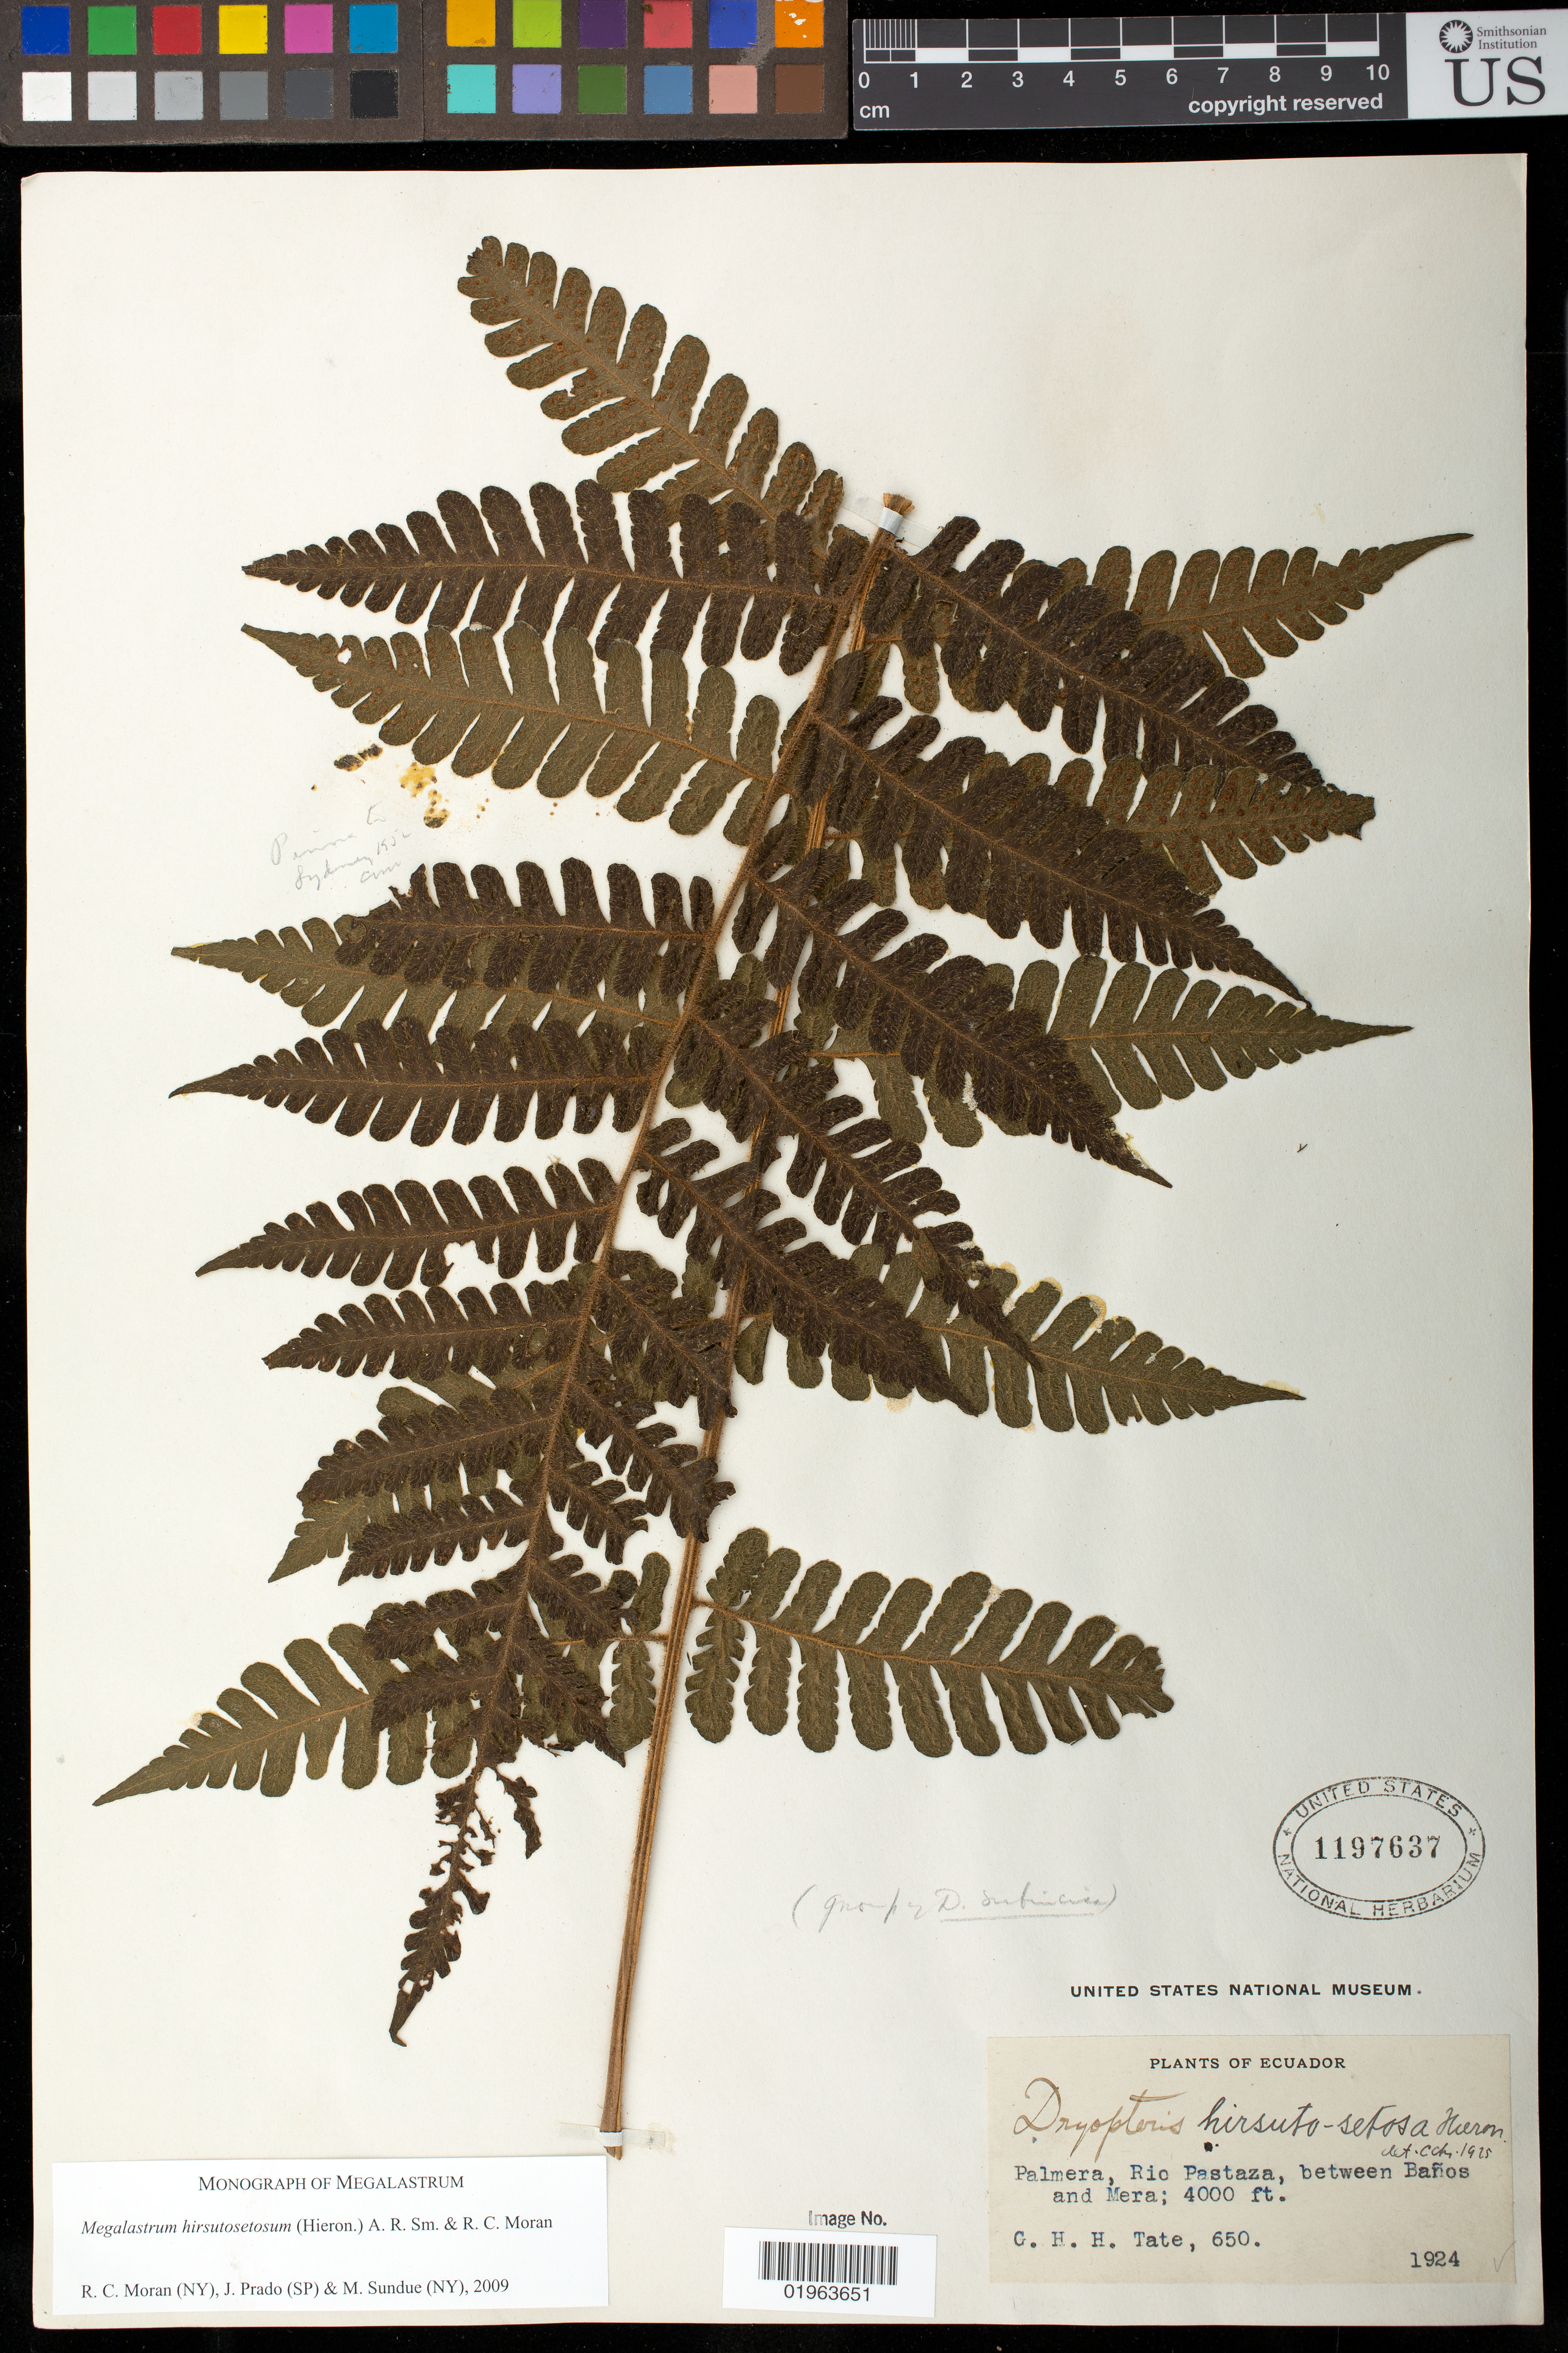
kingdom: Plantae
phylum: Tracheophyta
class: Polypodiopsida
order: Polypodiales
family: Dryopteridaceae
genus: Megalastrum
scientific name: Megalastrum hirsutosetosum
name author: (Hieron.) A.R. Sm. & R.C. Moran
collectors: G. H. H.Tate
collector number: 650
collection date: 1924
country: Ecuador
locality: Palmera, Rio Pastaza, between Baños and Mera.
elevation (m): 1219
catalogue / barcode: US 1197637